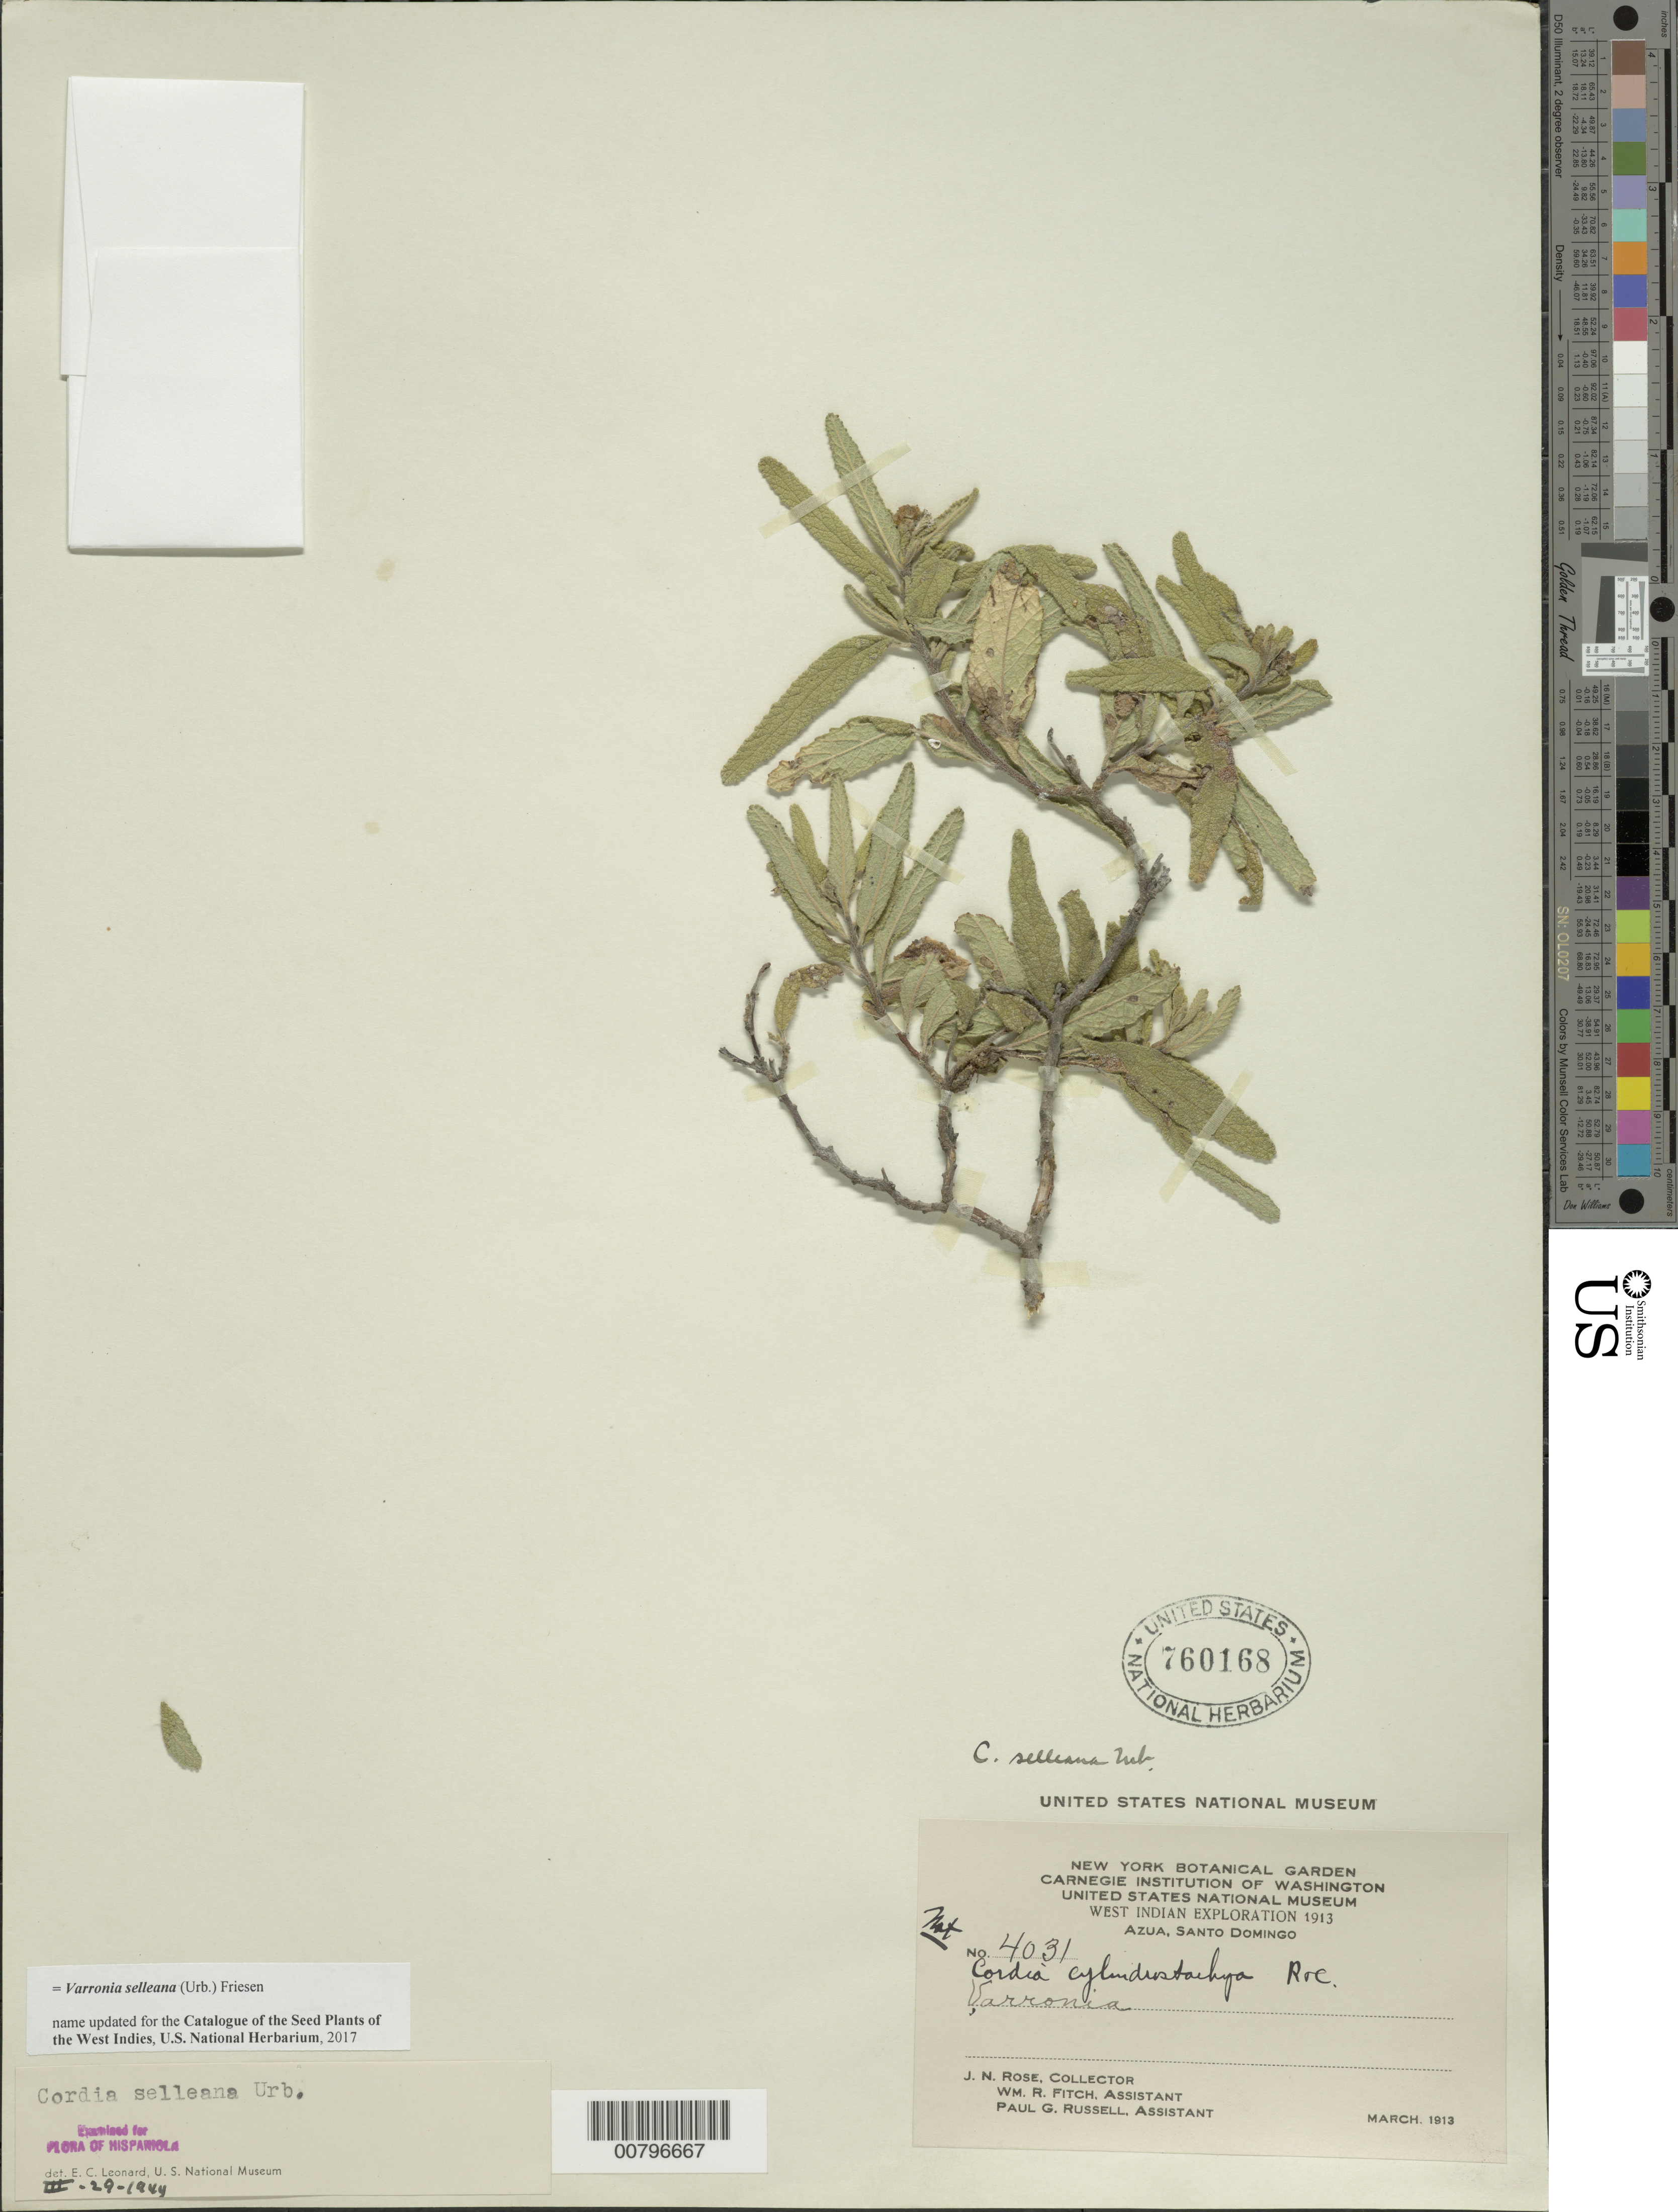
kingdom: Plantae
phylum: Tracheophyta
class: Magnoliopsida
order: Boraginales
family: Cordiaceae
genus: Varronia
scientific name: Varronia selleana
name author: (Urb.) Friesen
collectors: J. N. Rose, W. R. Fitch & P. G. Russell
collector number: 4031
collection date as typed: Mar 1913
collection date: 1913-03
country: Dominican Republic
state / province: Azua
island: Hispaniola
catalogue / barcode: US 760168